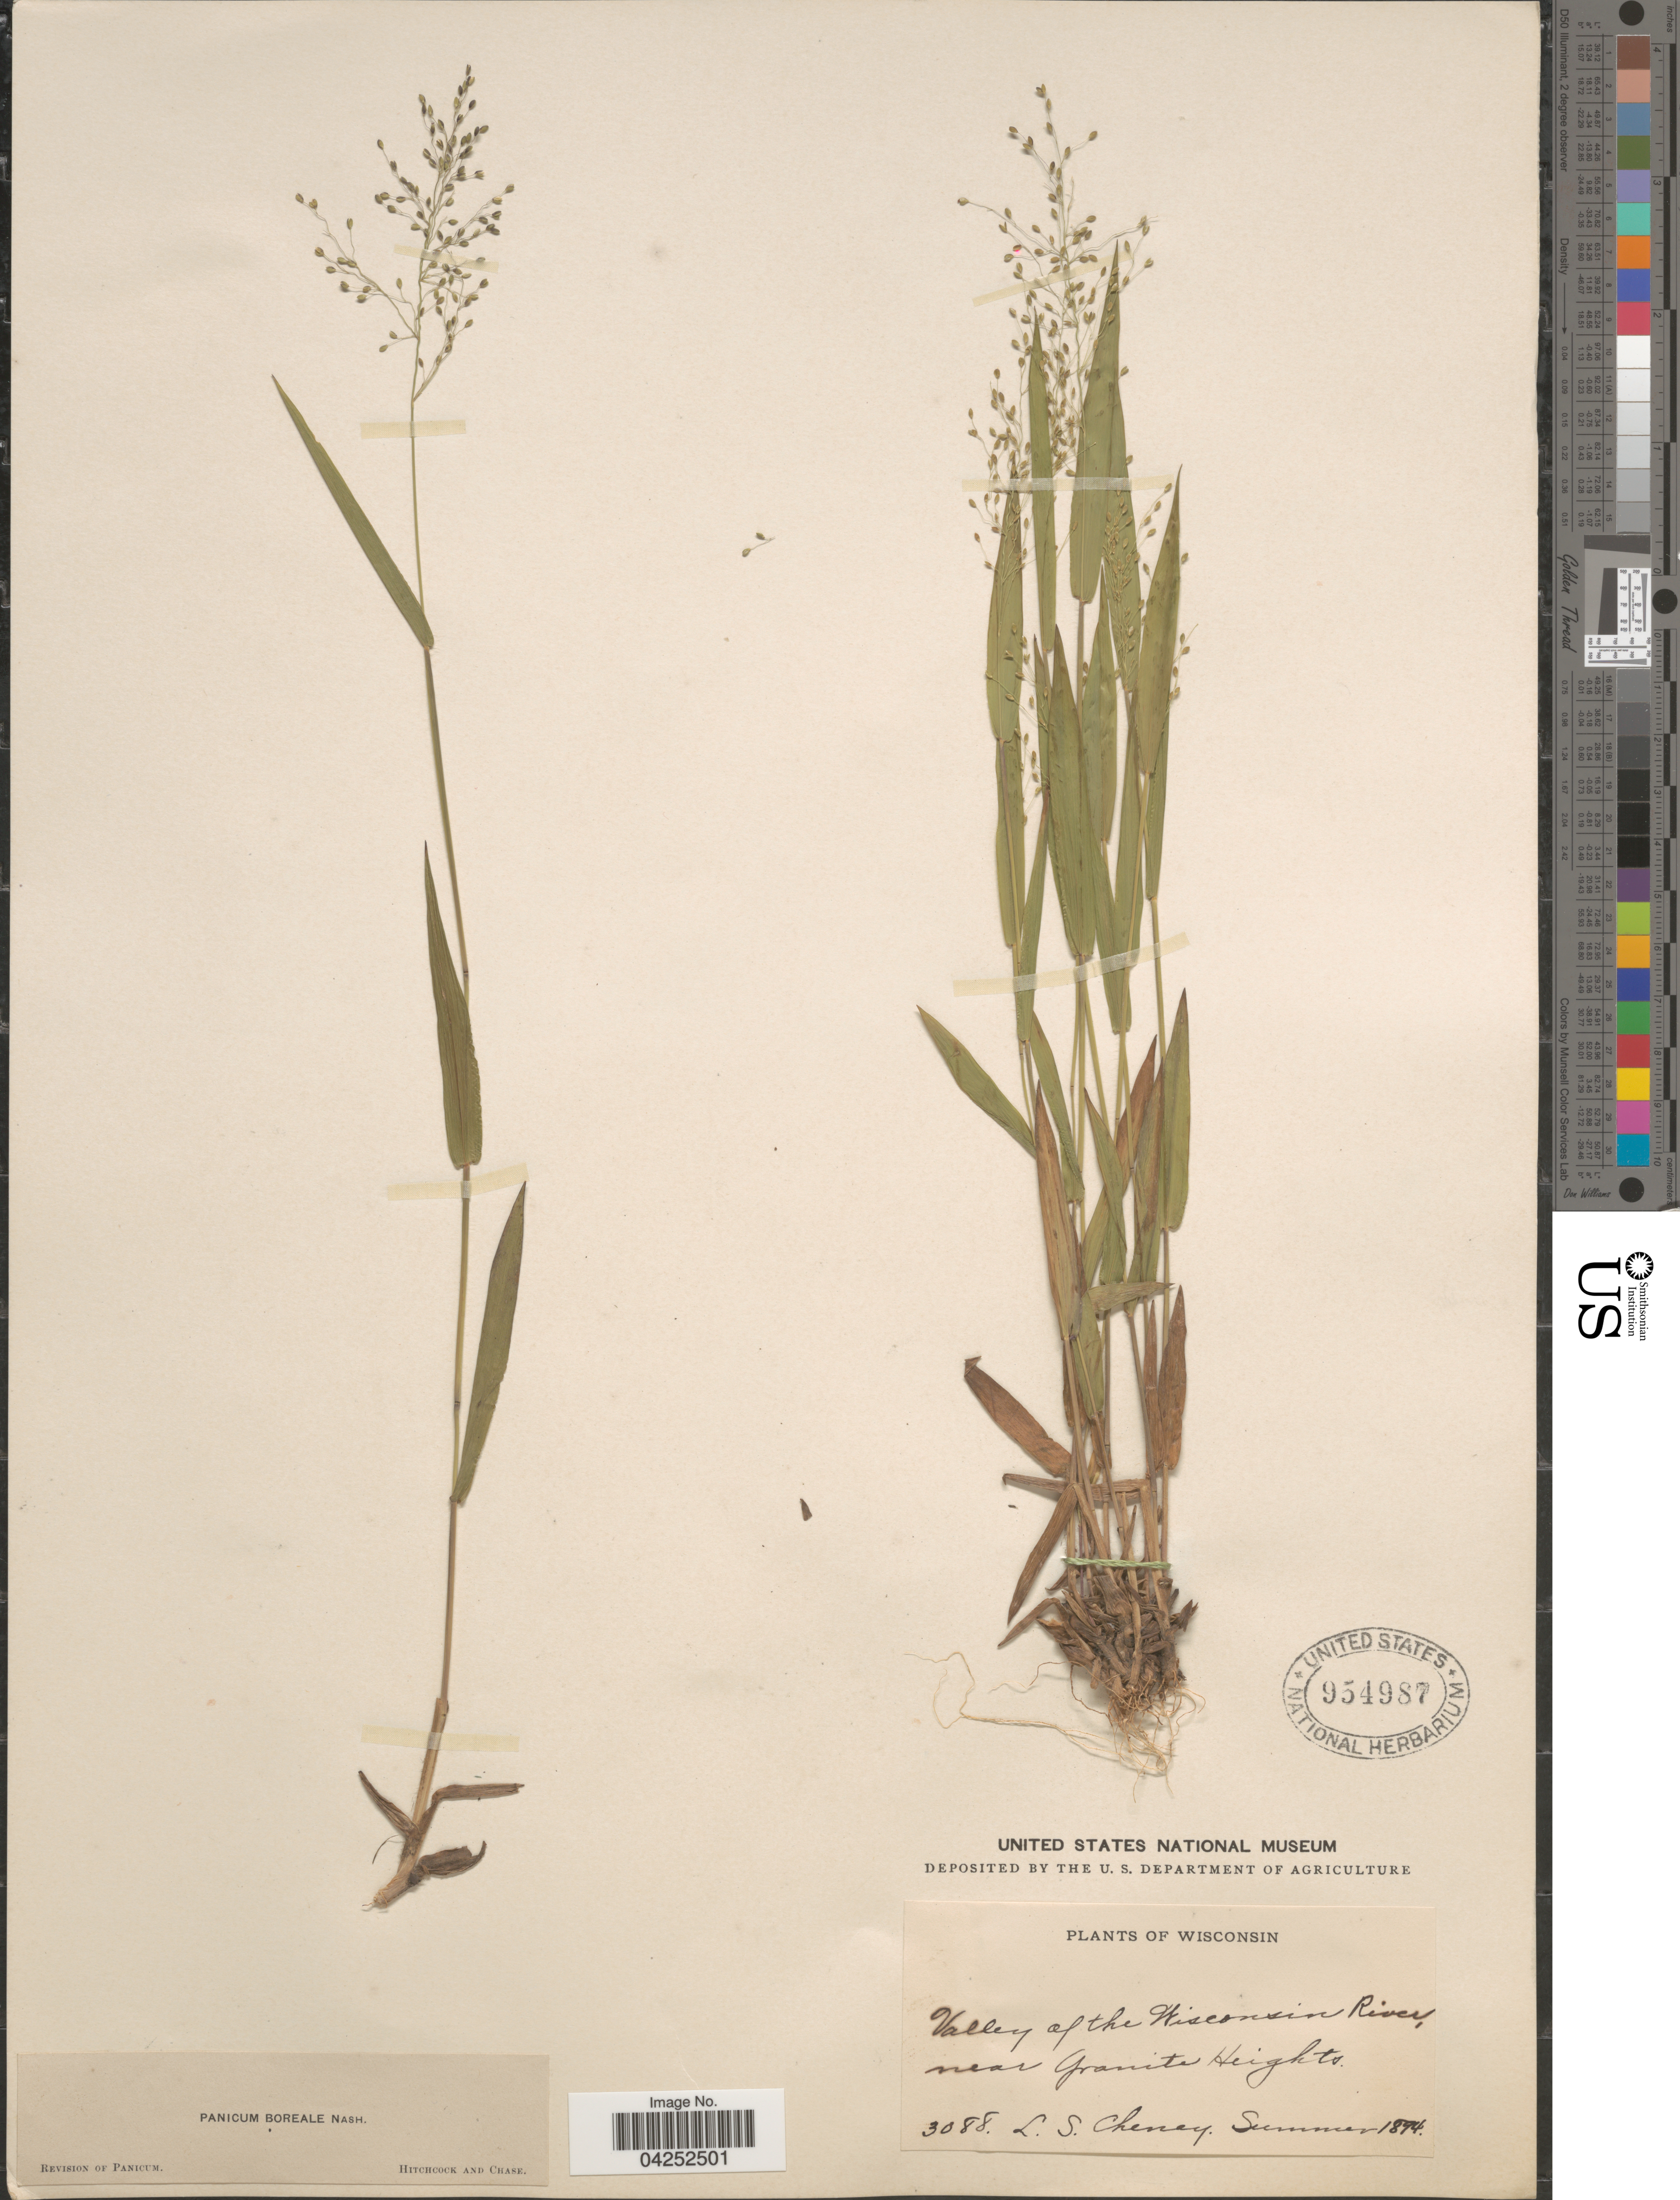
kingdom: Plantae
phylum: Tracheophyta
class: Liliopsida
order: Poales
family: Poaceae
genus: Dichanthelium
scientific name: Dichanthelium boreale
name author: (Nash) Freckmann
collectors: L. Cheney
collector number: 3088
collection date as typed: Summer 1894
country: United States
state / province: Wisconsin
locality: Valley of the Wisconsin river, near Granite Heights.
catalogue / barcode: US 954987